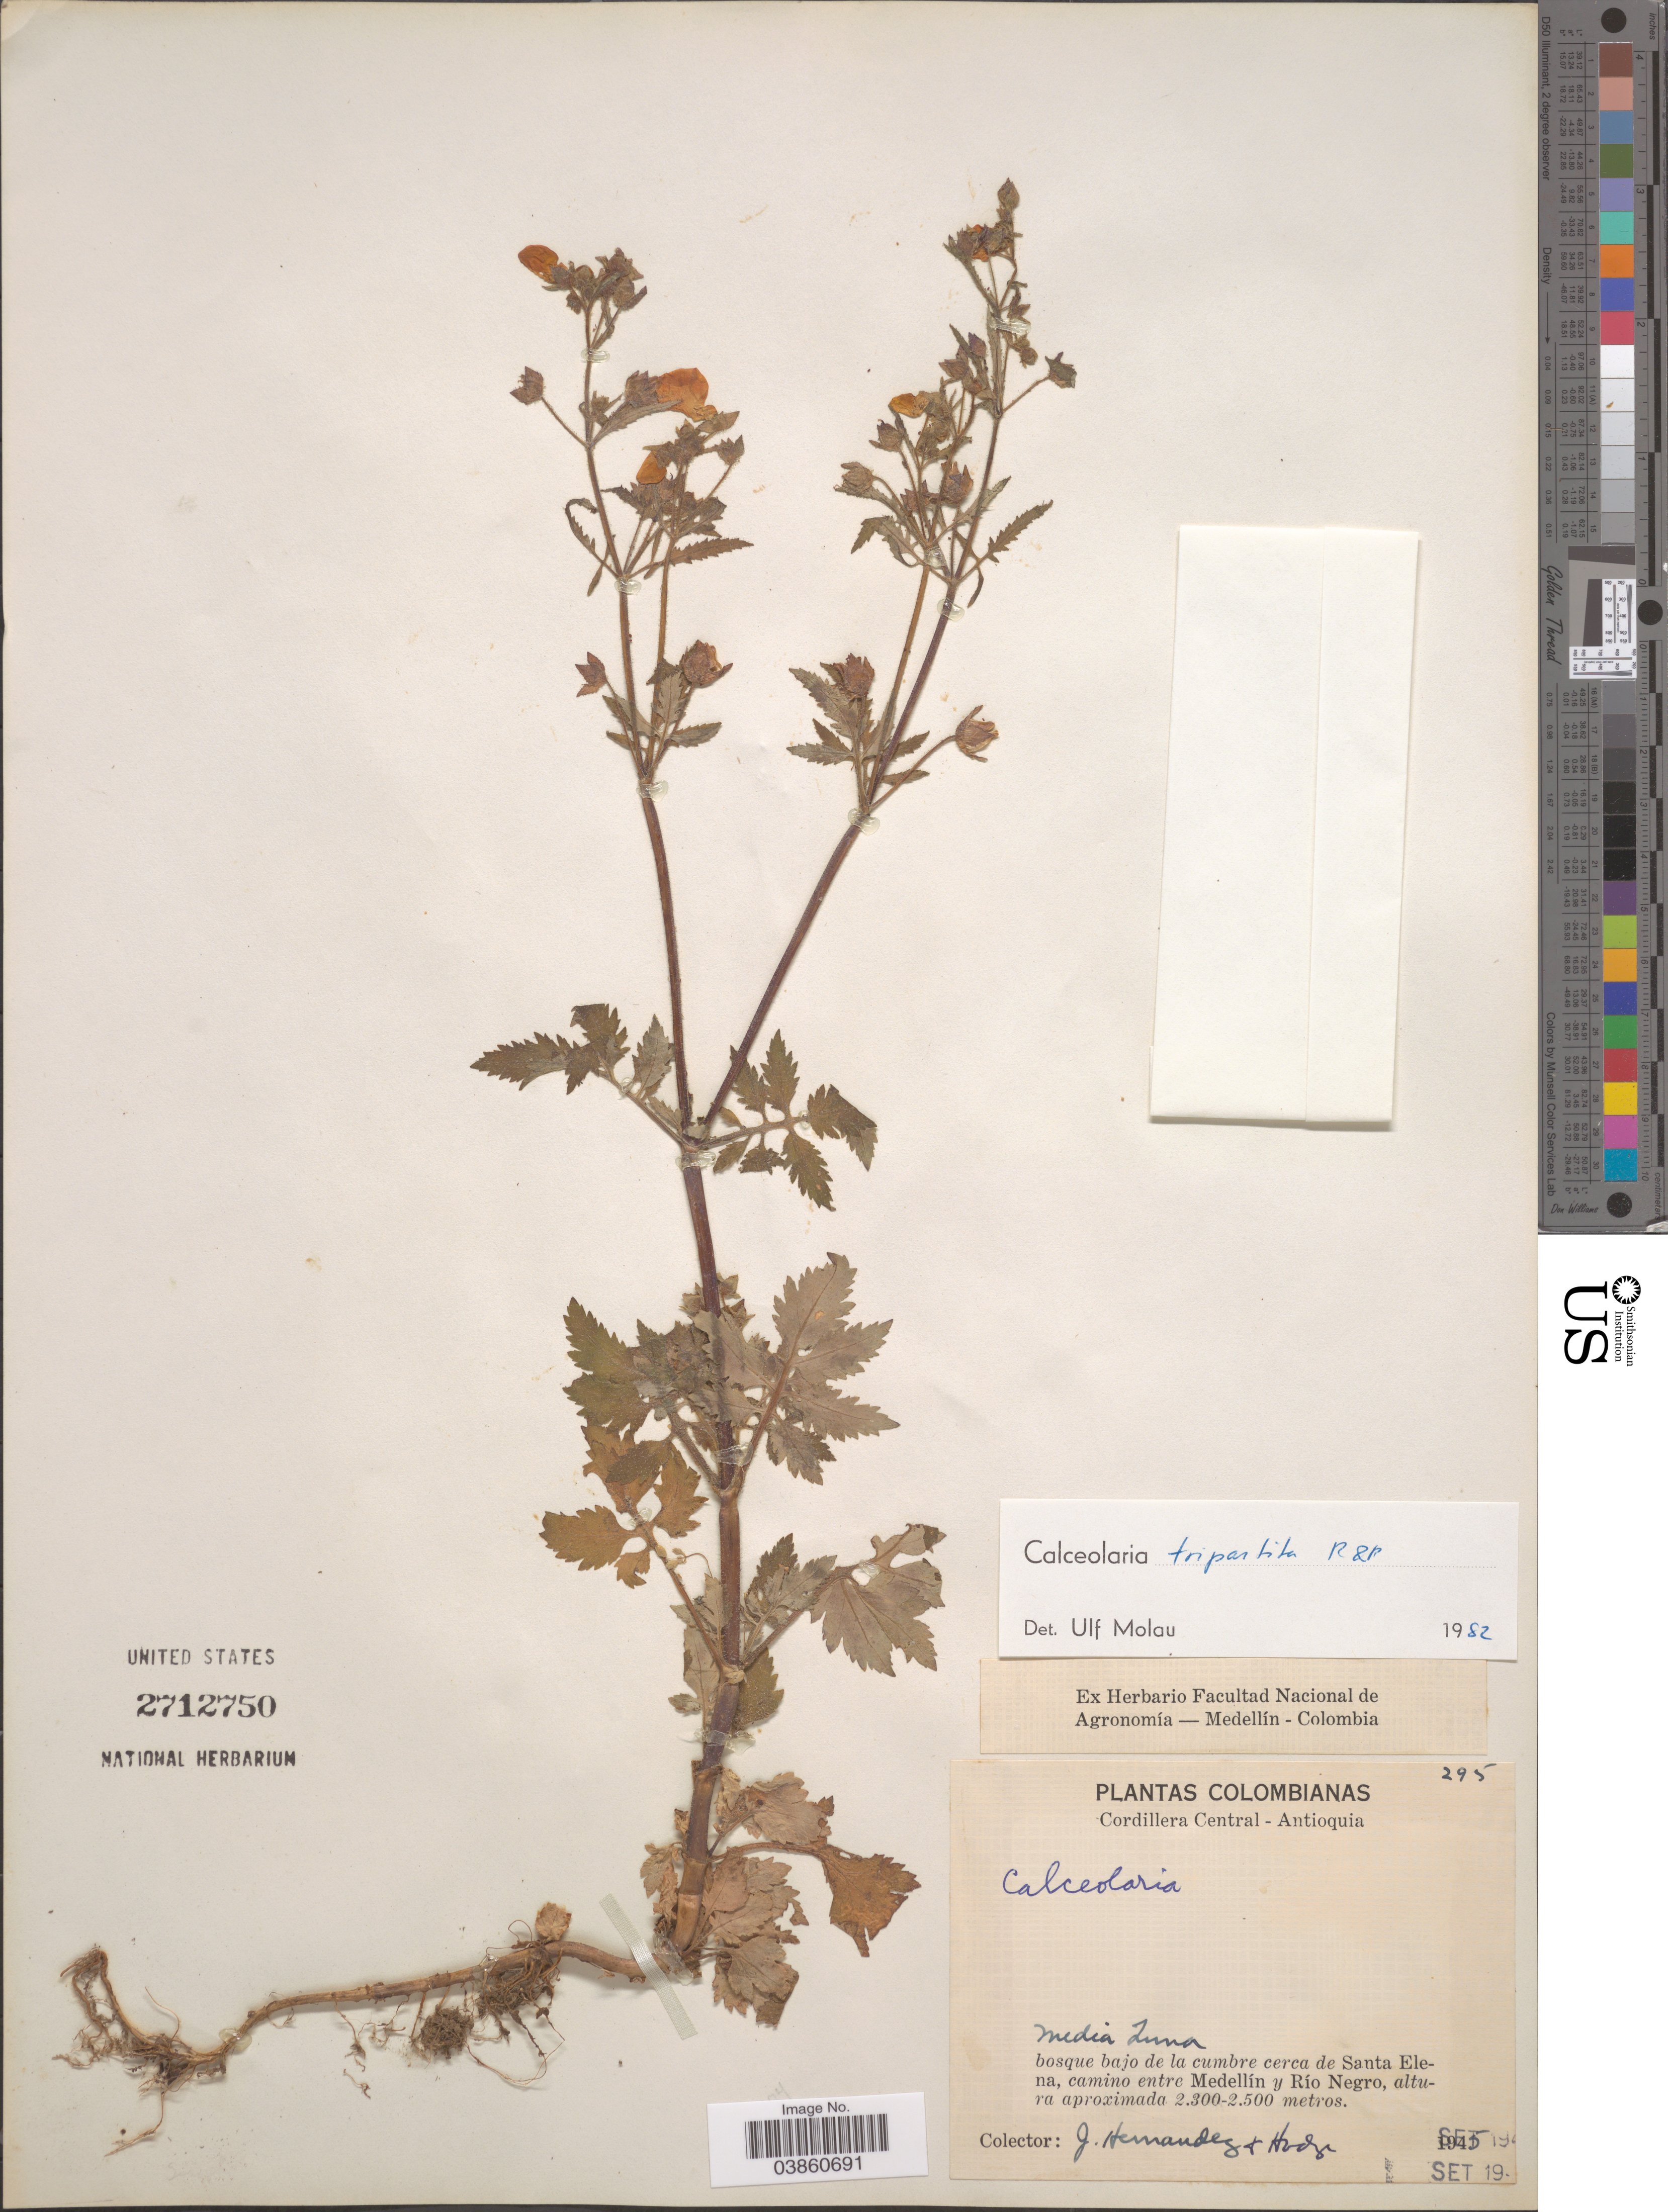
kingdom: Plantae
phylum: Tracheophyta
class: Magnoliopsida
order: Lamiales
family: Calceolariaceae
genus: Calceolaria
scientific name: Calceolaria tripartita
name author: Ruiz & Pav.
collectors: Hodge, --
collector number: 295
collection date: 1945-09-19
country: Colombia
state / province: Antioquia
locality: Cordillera Central. Bosque bajo de la cumbe cerca de Santa Elena, camino entre Medellín y Río Negro.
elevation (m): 2300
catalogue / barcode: US 2712750